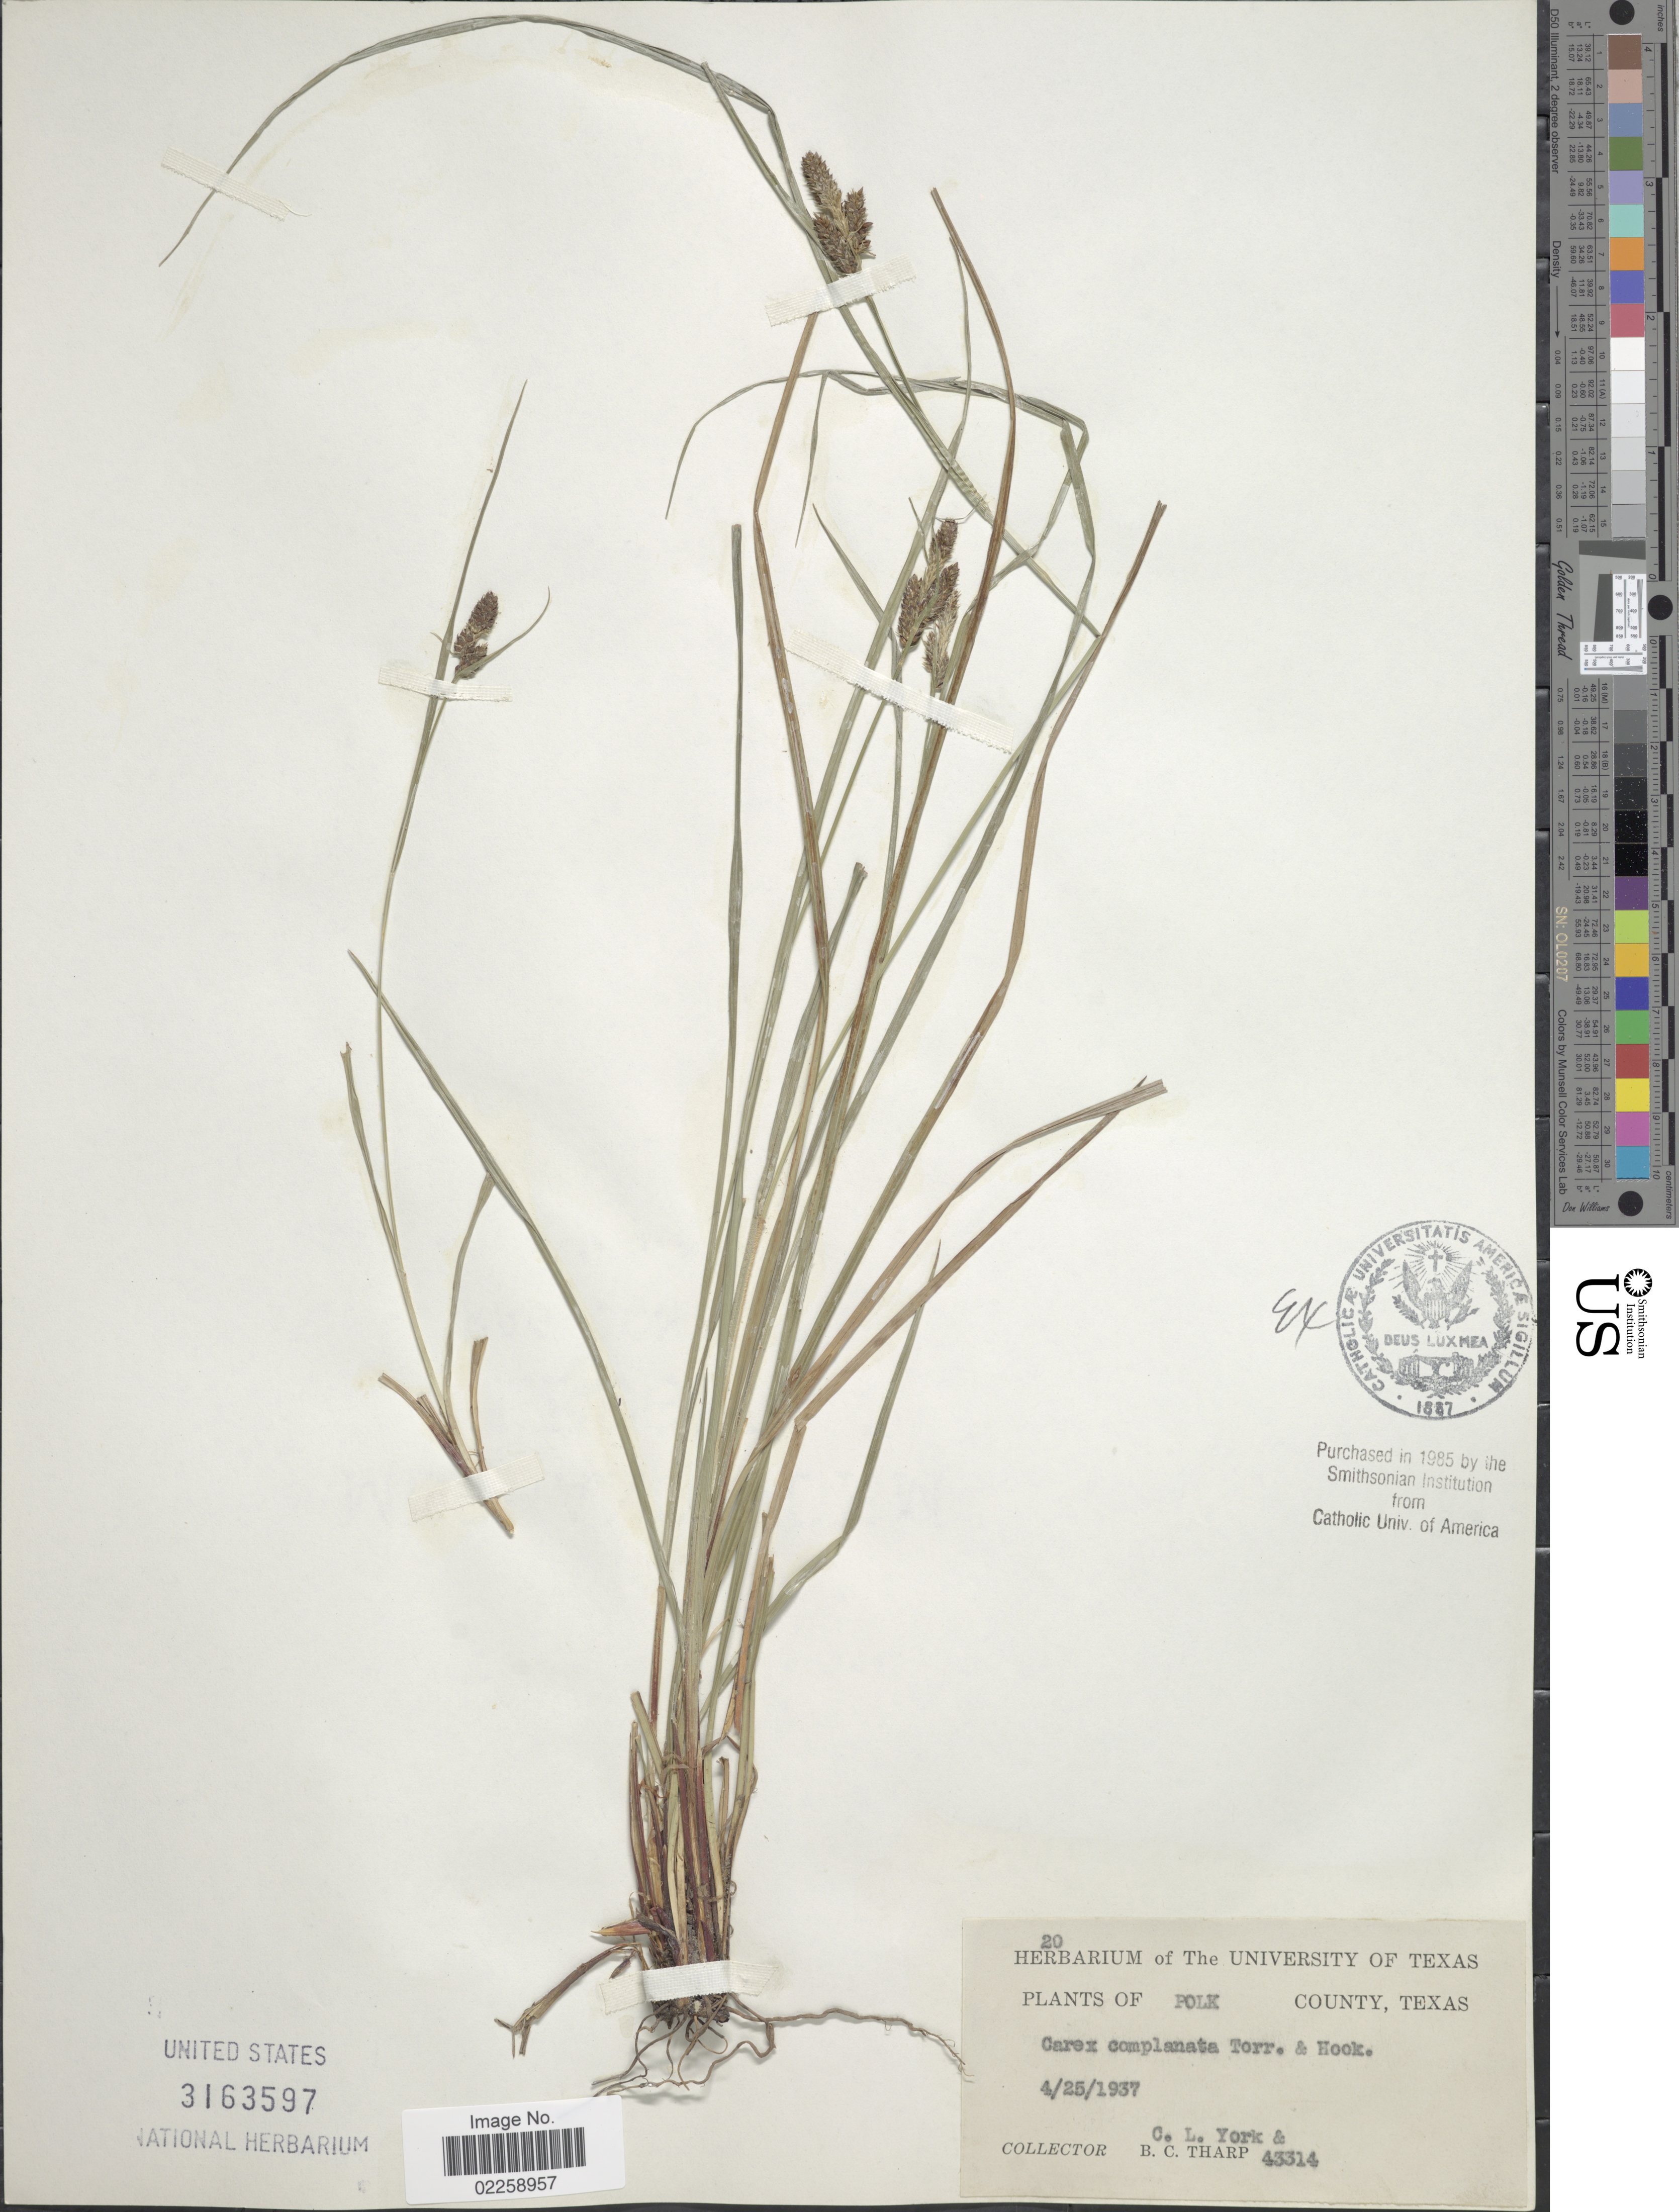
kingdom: Plantae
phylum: Tracheophyta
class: Liliopsida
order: Poales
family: Cyperaceae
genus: Carex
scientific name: Carex complanata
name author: Torr. & Hook.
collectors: C. L. York & B. C. Tharp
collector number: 43314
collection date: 1937-04-25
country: United States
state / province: Texas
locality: Polk County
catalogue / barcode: US 3163597